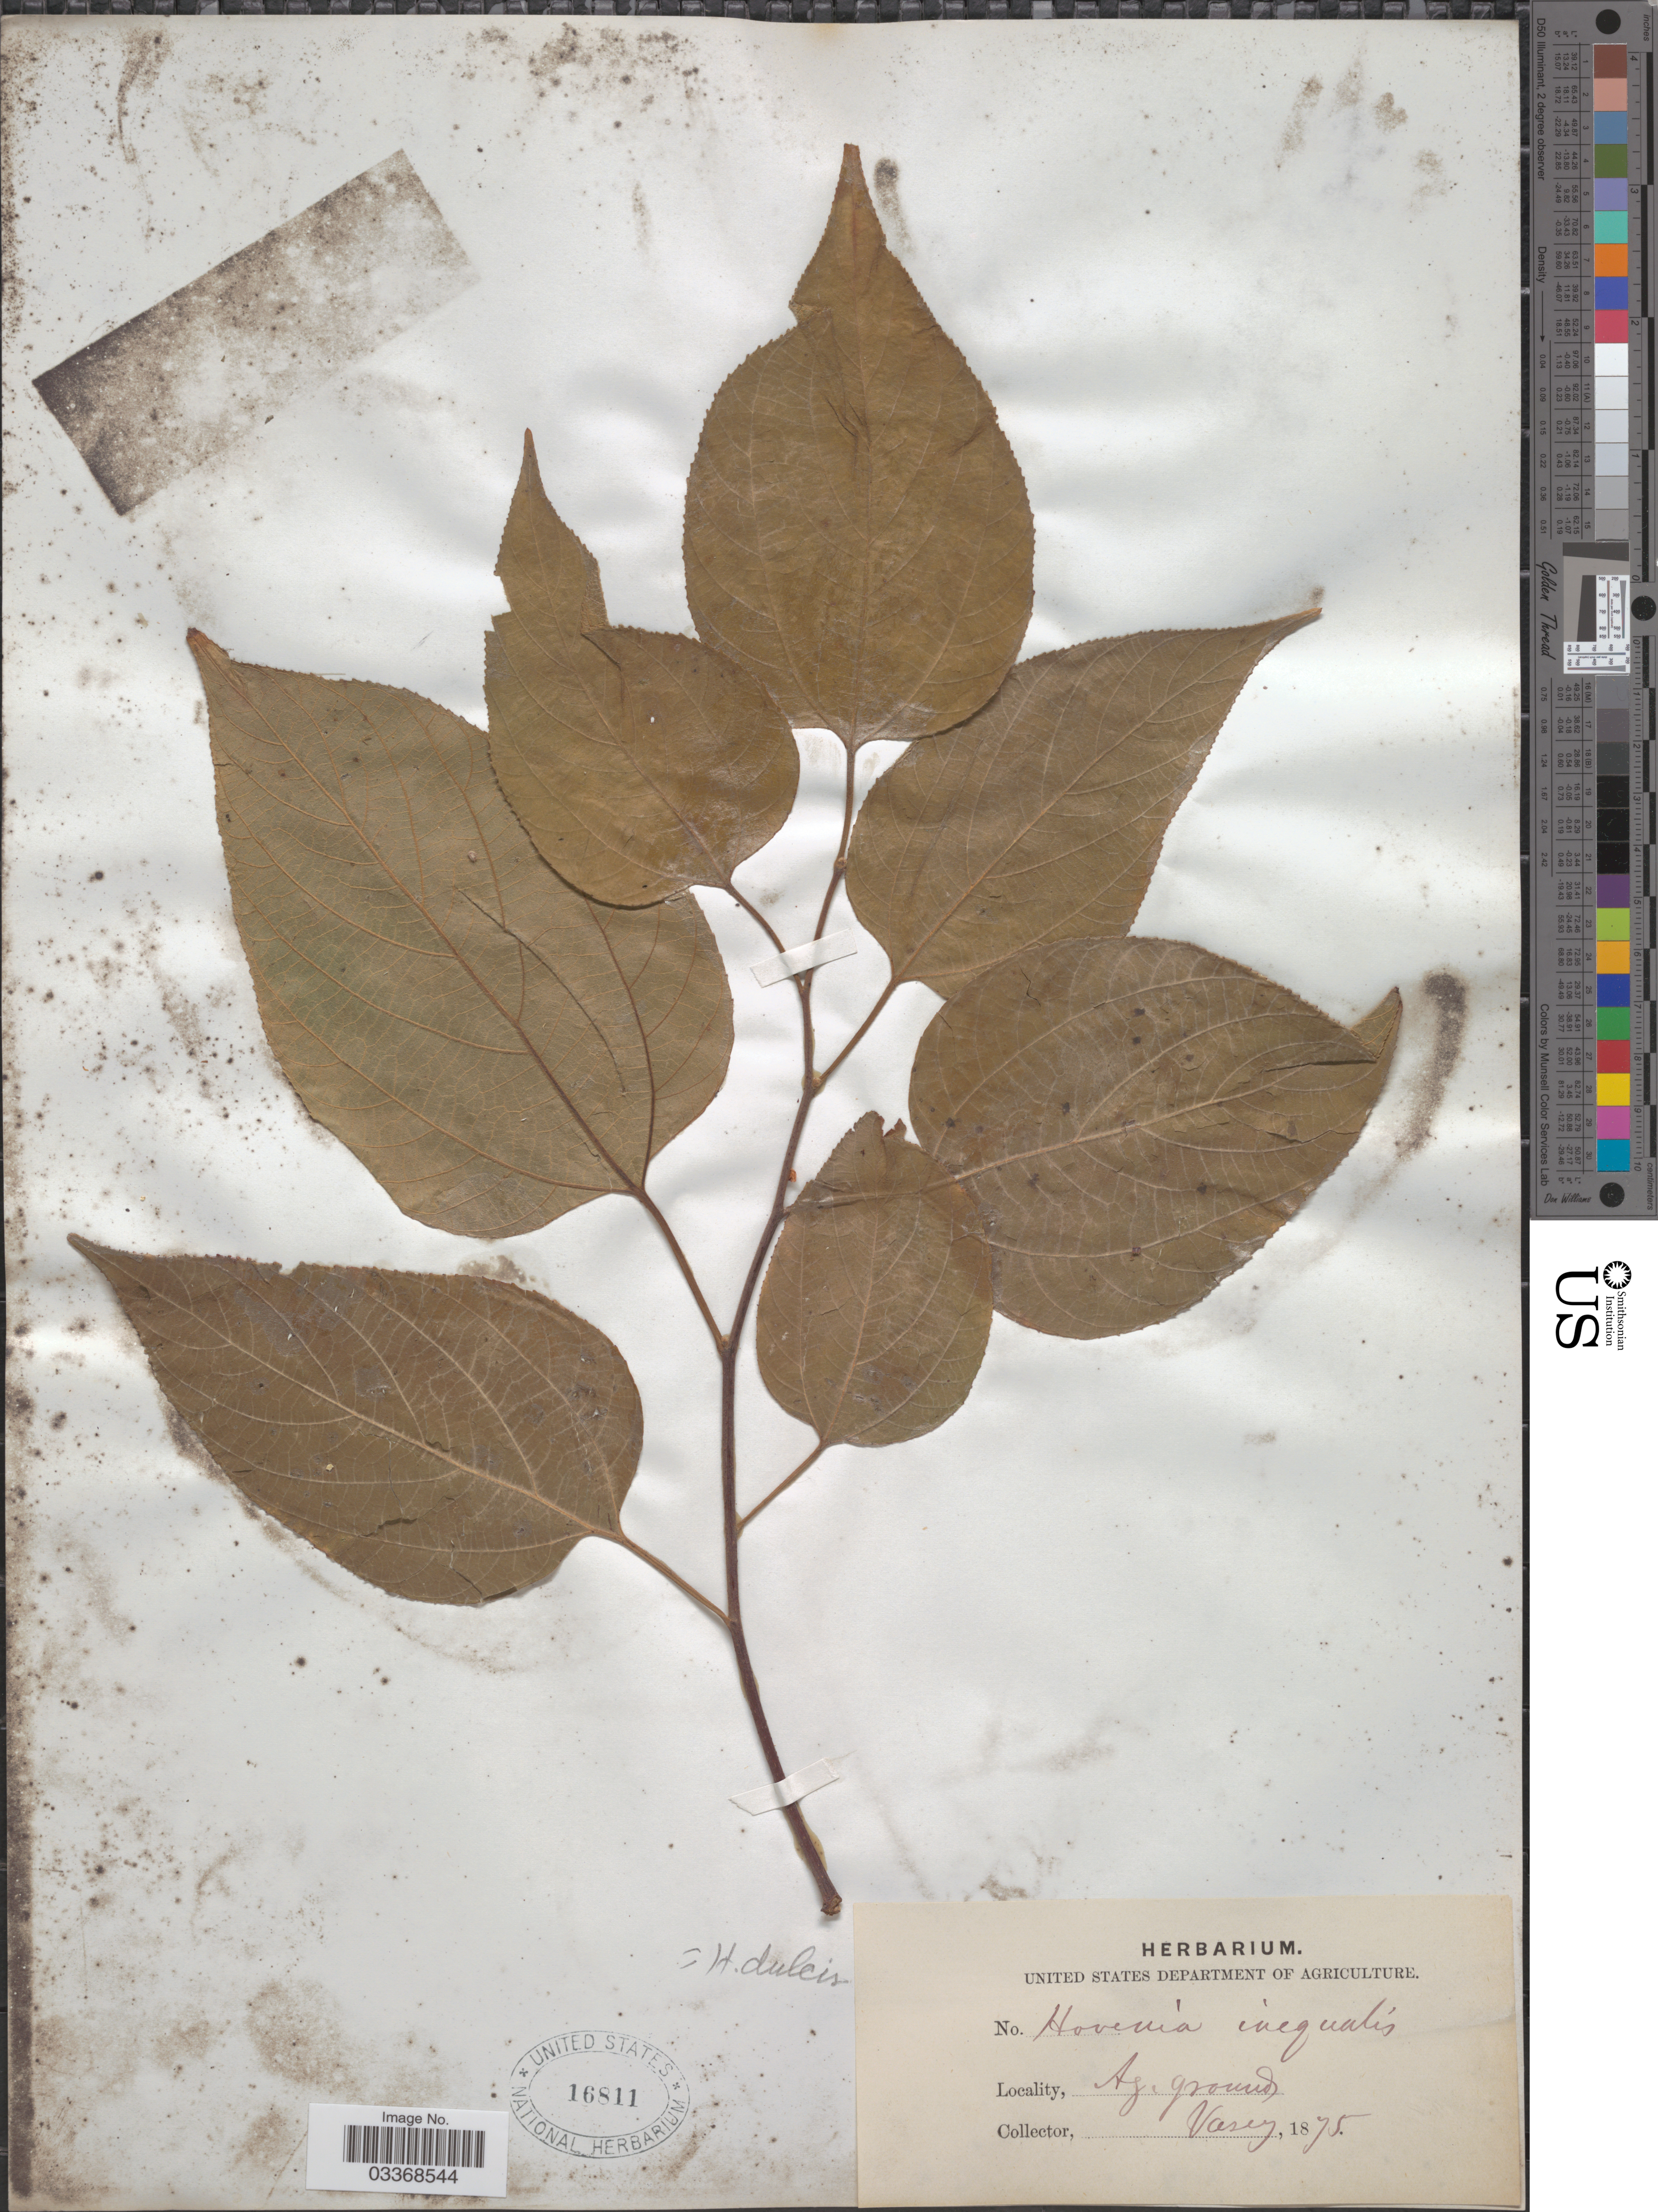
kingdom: Plantae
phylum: Tracheophyta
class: Magnoliopsida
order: Rosales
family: Rhamnaceae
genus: Hovenia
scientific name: Hovenia dulcis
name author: Thunb.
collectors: Vasey, --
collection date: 1875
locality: Ag. grounds.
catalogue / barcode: US 16811